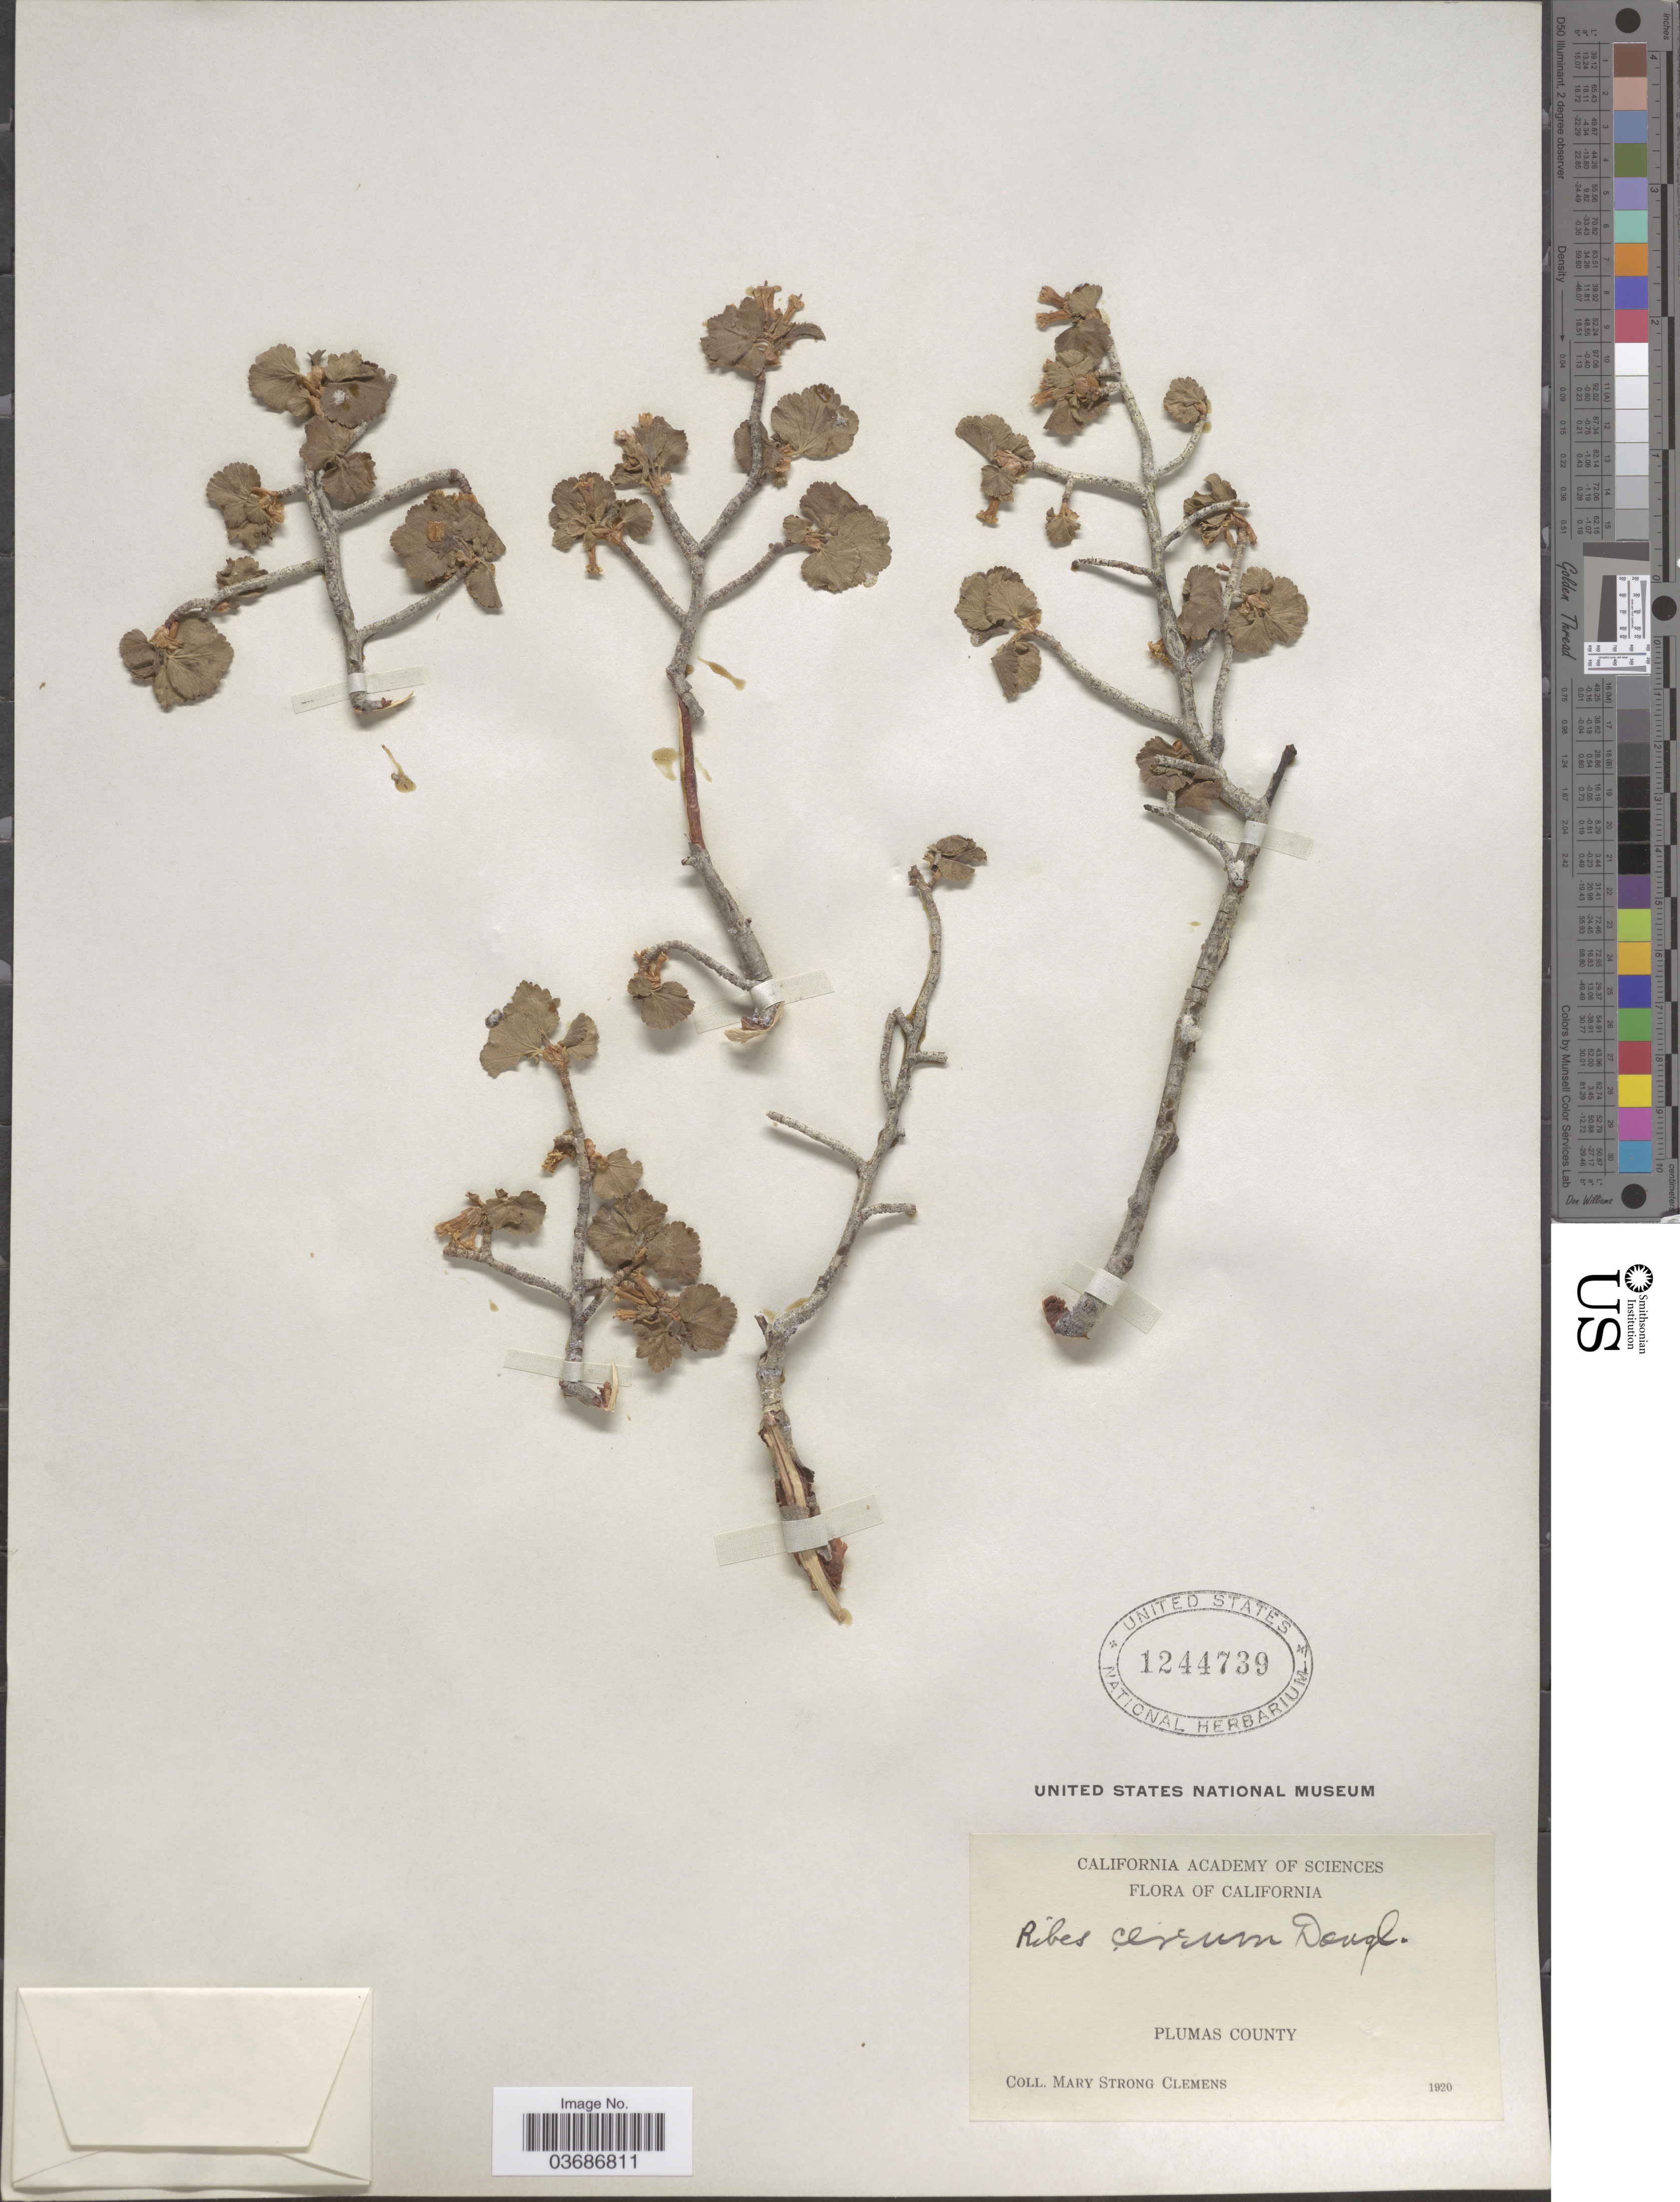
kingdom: Plantae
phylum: Tracheophyta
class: Magnoliopsida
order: Saxifragales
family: Grossulariaceae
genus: Ribes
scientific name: Ribes cereum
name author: Douglas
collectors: M. S. Clemens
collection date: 1920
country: United States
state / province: California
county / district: Plumas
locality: Plumas County.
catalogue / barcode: US 1244739